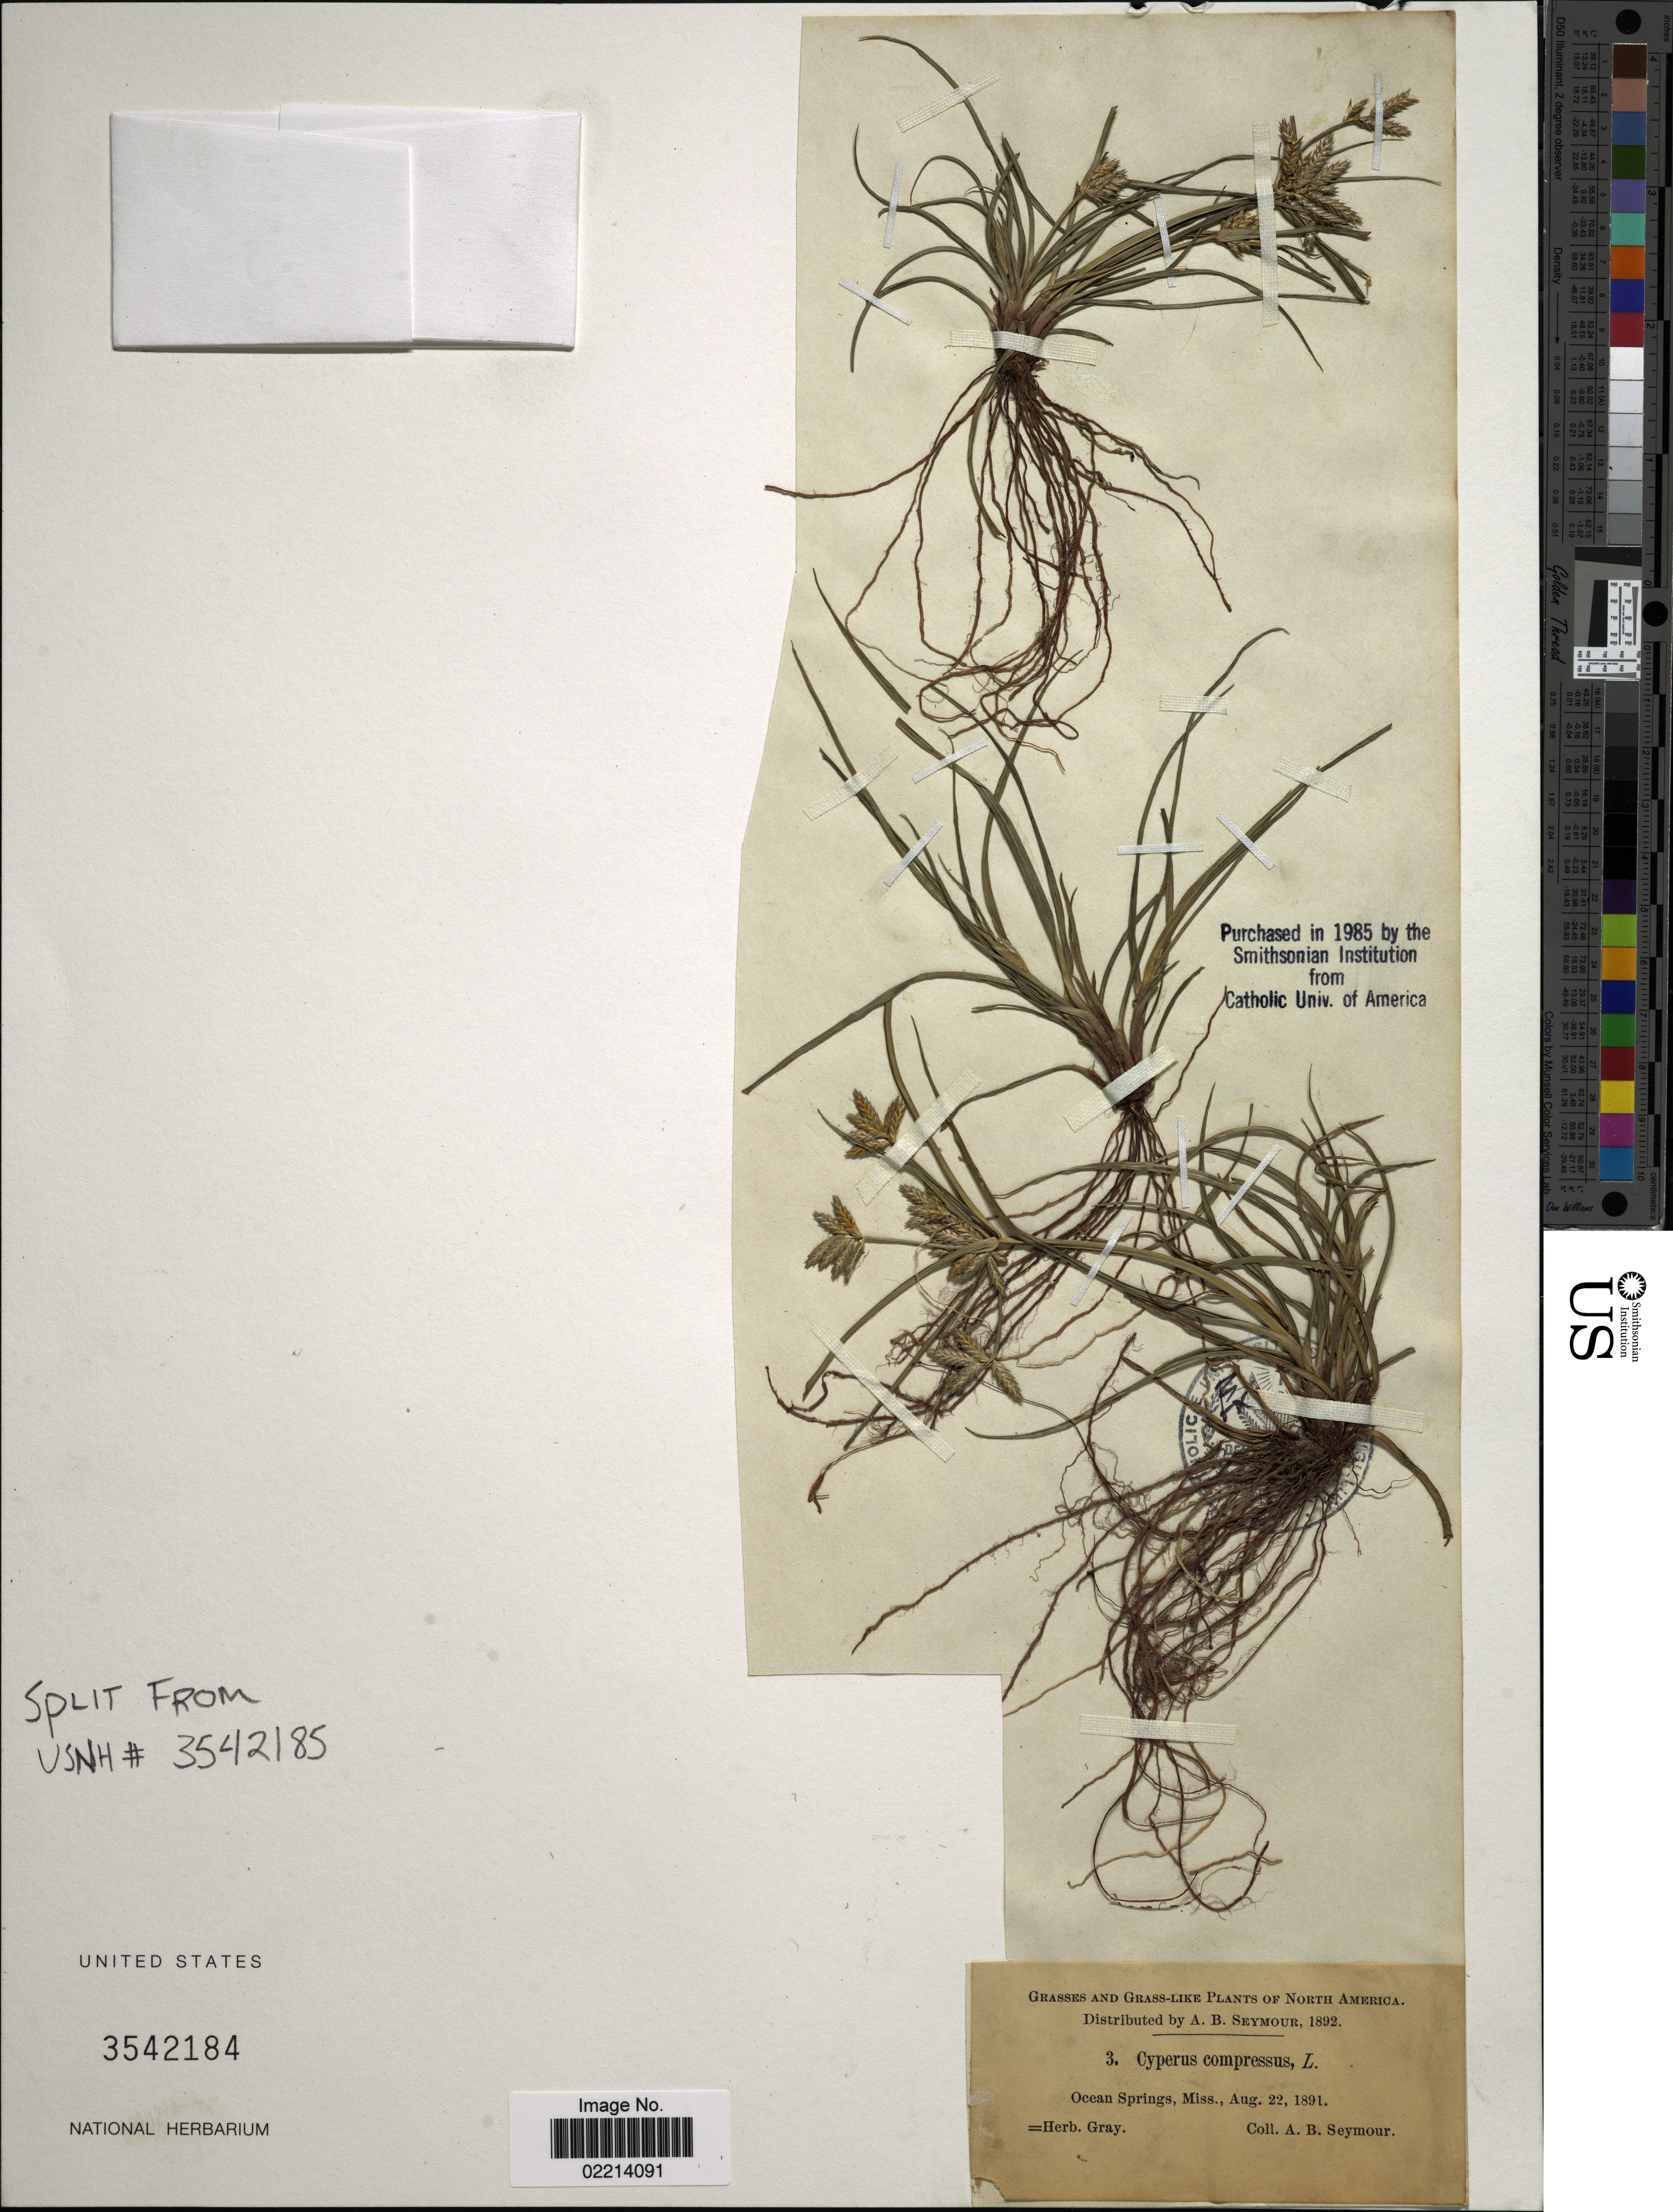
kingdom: Plantae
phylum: Tracheophyta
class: Liliopsida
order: Poales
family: Cyperaceae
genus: Cyperus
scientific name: Cyperus compressus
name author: L.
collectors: A. Seymour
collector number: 3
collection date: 1891-08-22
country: United States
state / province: Mississippi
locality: Ocean Springs, Miss.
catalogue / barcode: US 3542184